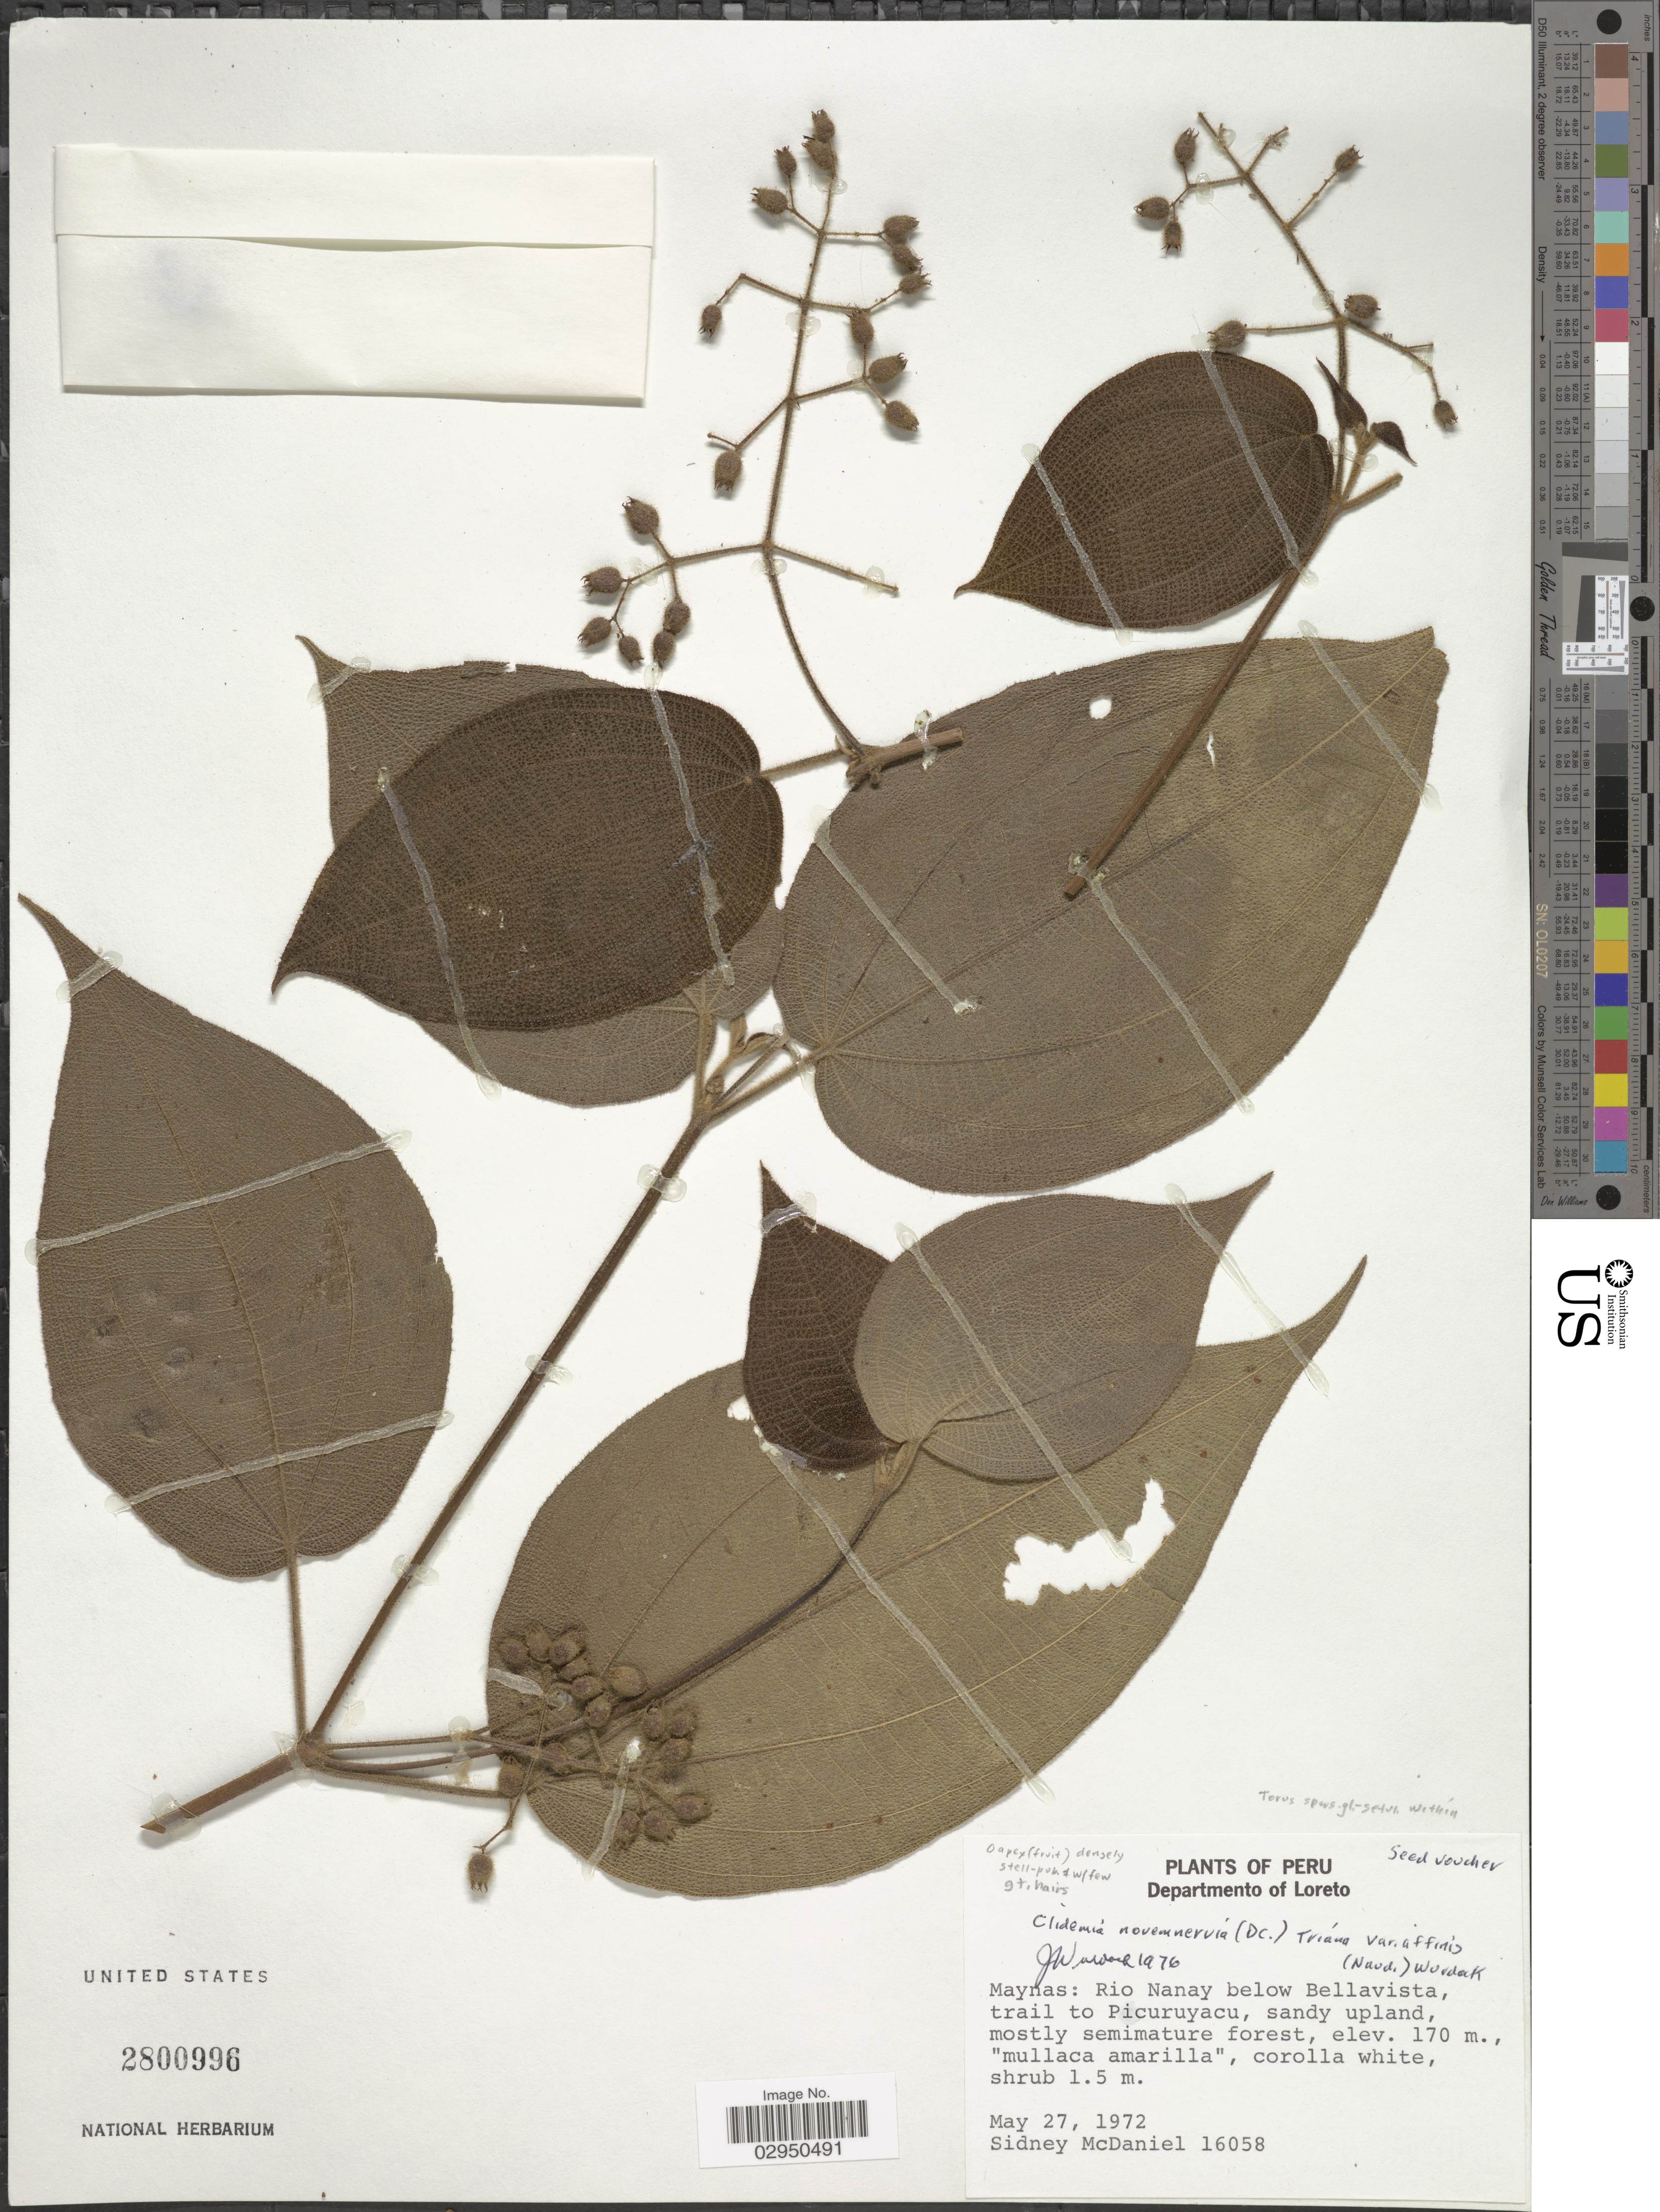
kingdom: Plantae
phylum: Tracheophyta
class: Magnoliopsida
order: Myrtales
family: Melastomataceae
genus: Clidemia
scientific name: Clidemia novemnervia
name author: (DC.) Triana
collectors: S. McDaniel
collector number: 16058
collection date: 1972-05-27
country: Peru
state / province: Loreto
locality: Departmento of Loreto. Maynas: Rio Nanay below Bellavista, trail to Picuruyacu.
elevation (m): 170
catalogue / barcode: US 2800996